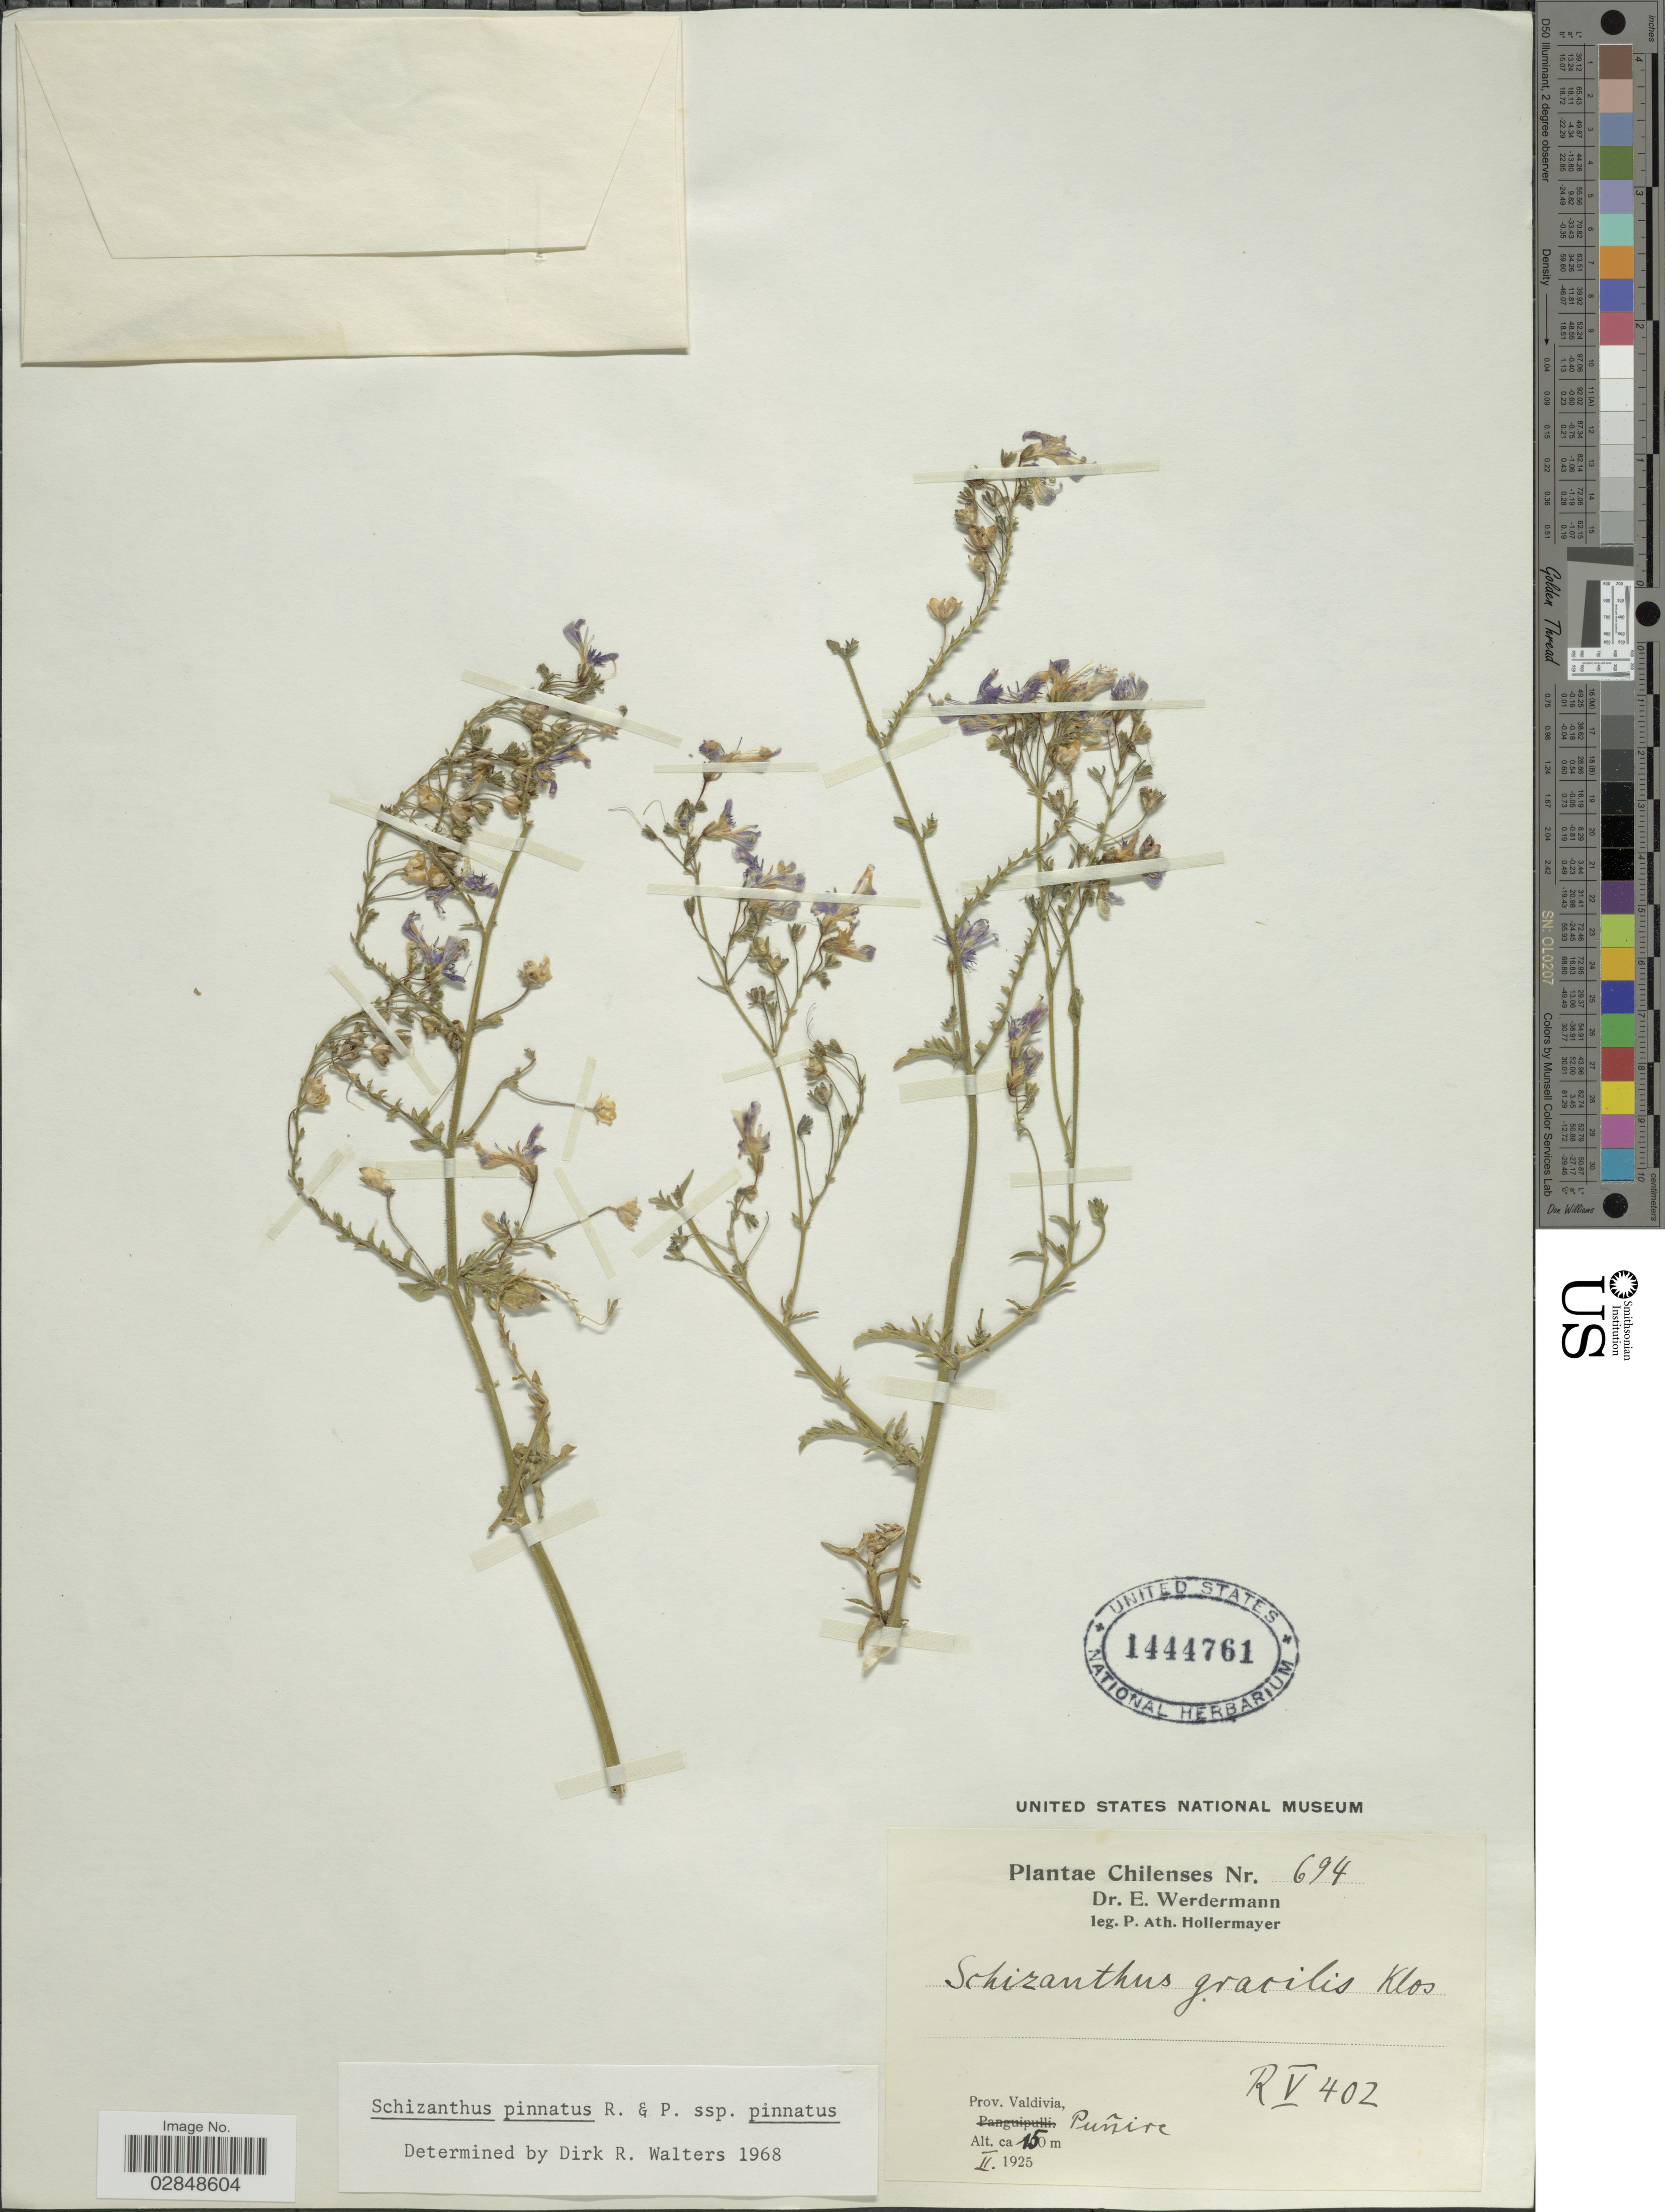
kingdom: Plantae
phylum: Tracheophyta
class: Magnoliopsida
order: Solanales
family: Solanaceae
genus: Schizanthus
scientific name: Schizanthus pinnatus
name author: Ruiz & Pav.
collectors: P. Hollermayer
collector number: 694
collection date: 1925-02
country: Chile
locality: Prov. Valdivia, Puñire.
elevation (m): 150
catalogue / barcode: US 1444761